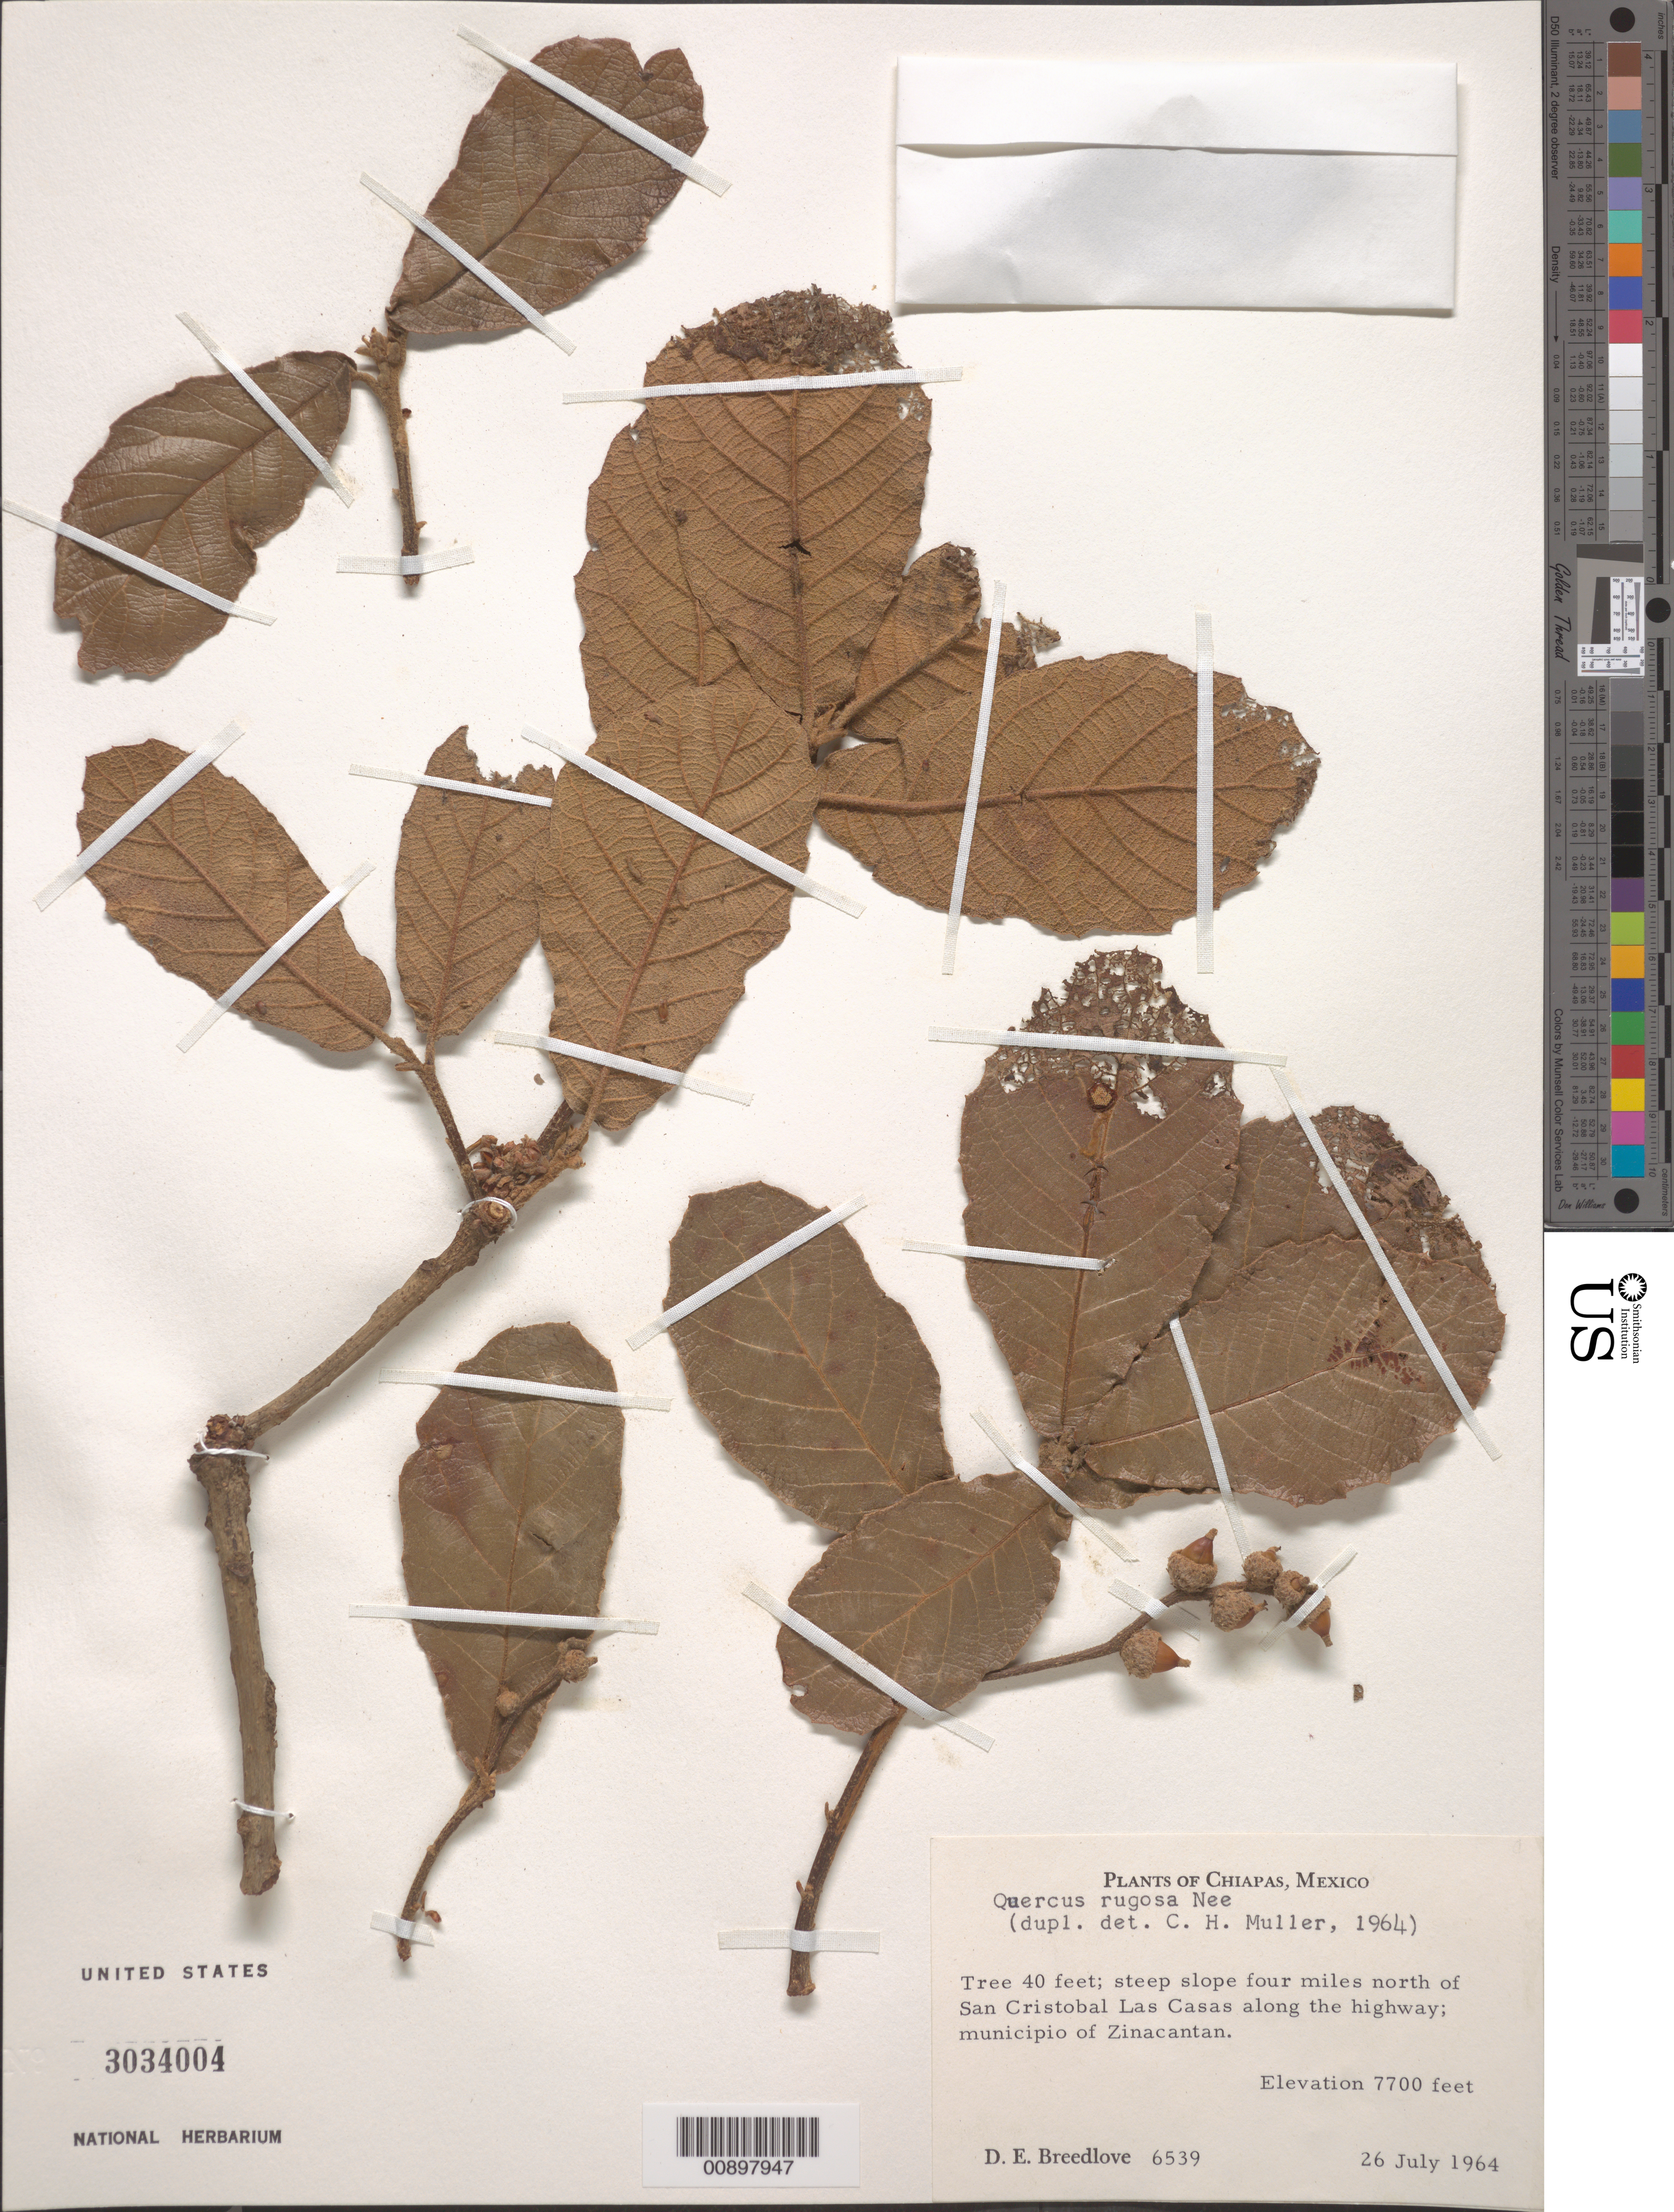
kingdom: Plantae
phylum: Tracheophyta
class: Magnoliopsida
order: Fagales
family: Fagaceae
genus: Quercus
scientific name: Quercus rugosa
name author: Née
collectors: D. E. Breedlove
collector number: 6539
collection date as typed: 26 Jul 1964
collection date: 1964-07-26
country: Mexico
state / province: Chiapas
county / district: Zinacantán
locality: Four miles north of San Cristóbal las Casas along highway; municipio of Zinacantán.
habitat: Steep slope.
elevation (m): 2347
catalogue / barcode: US 3034004